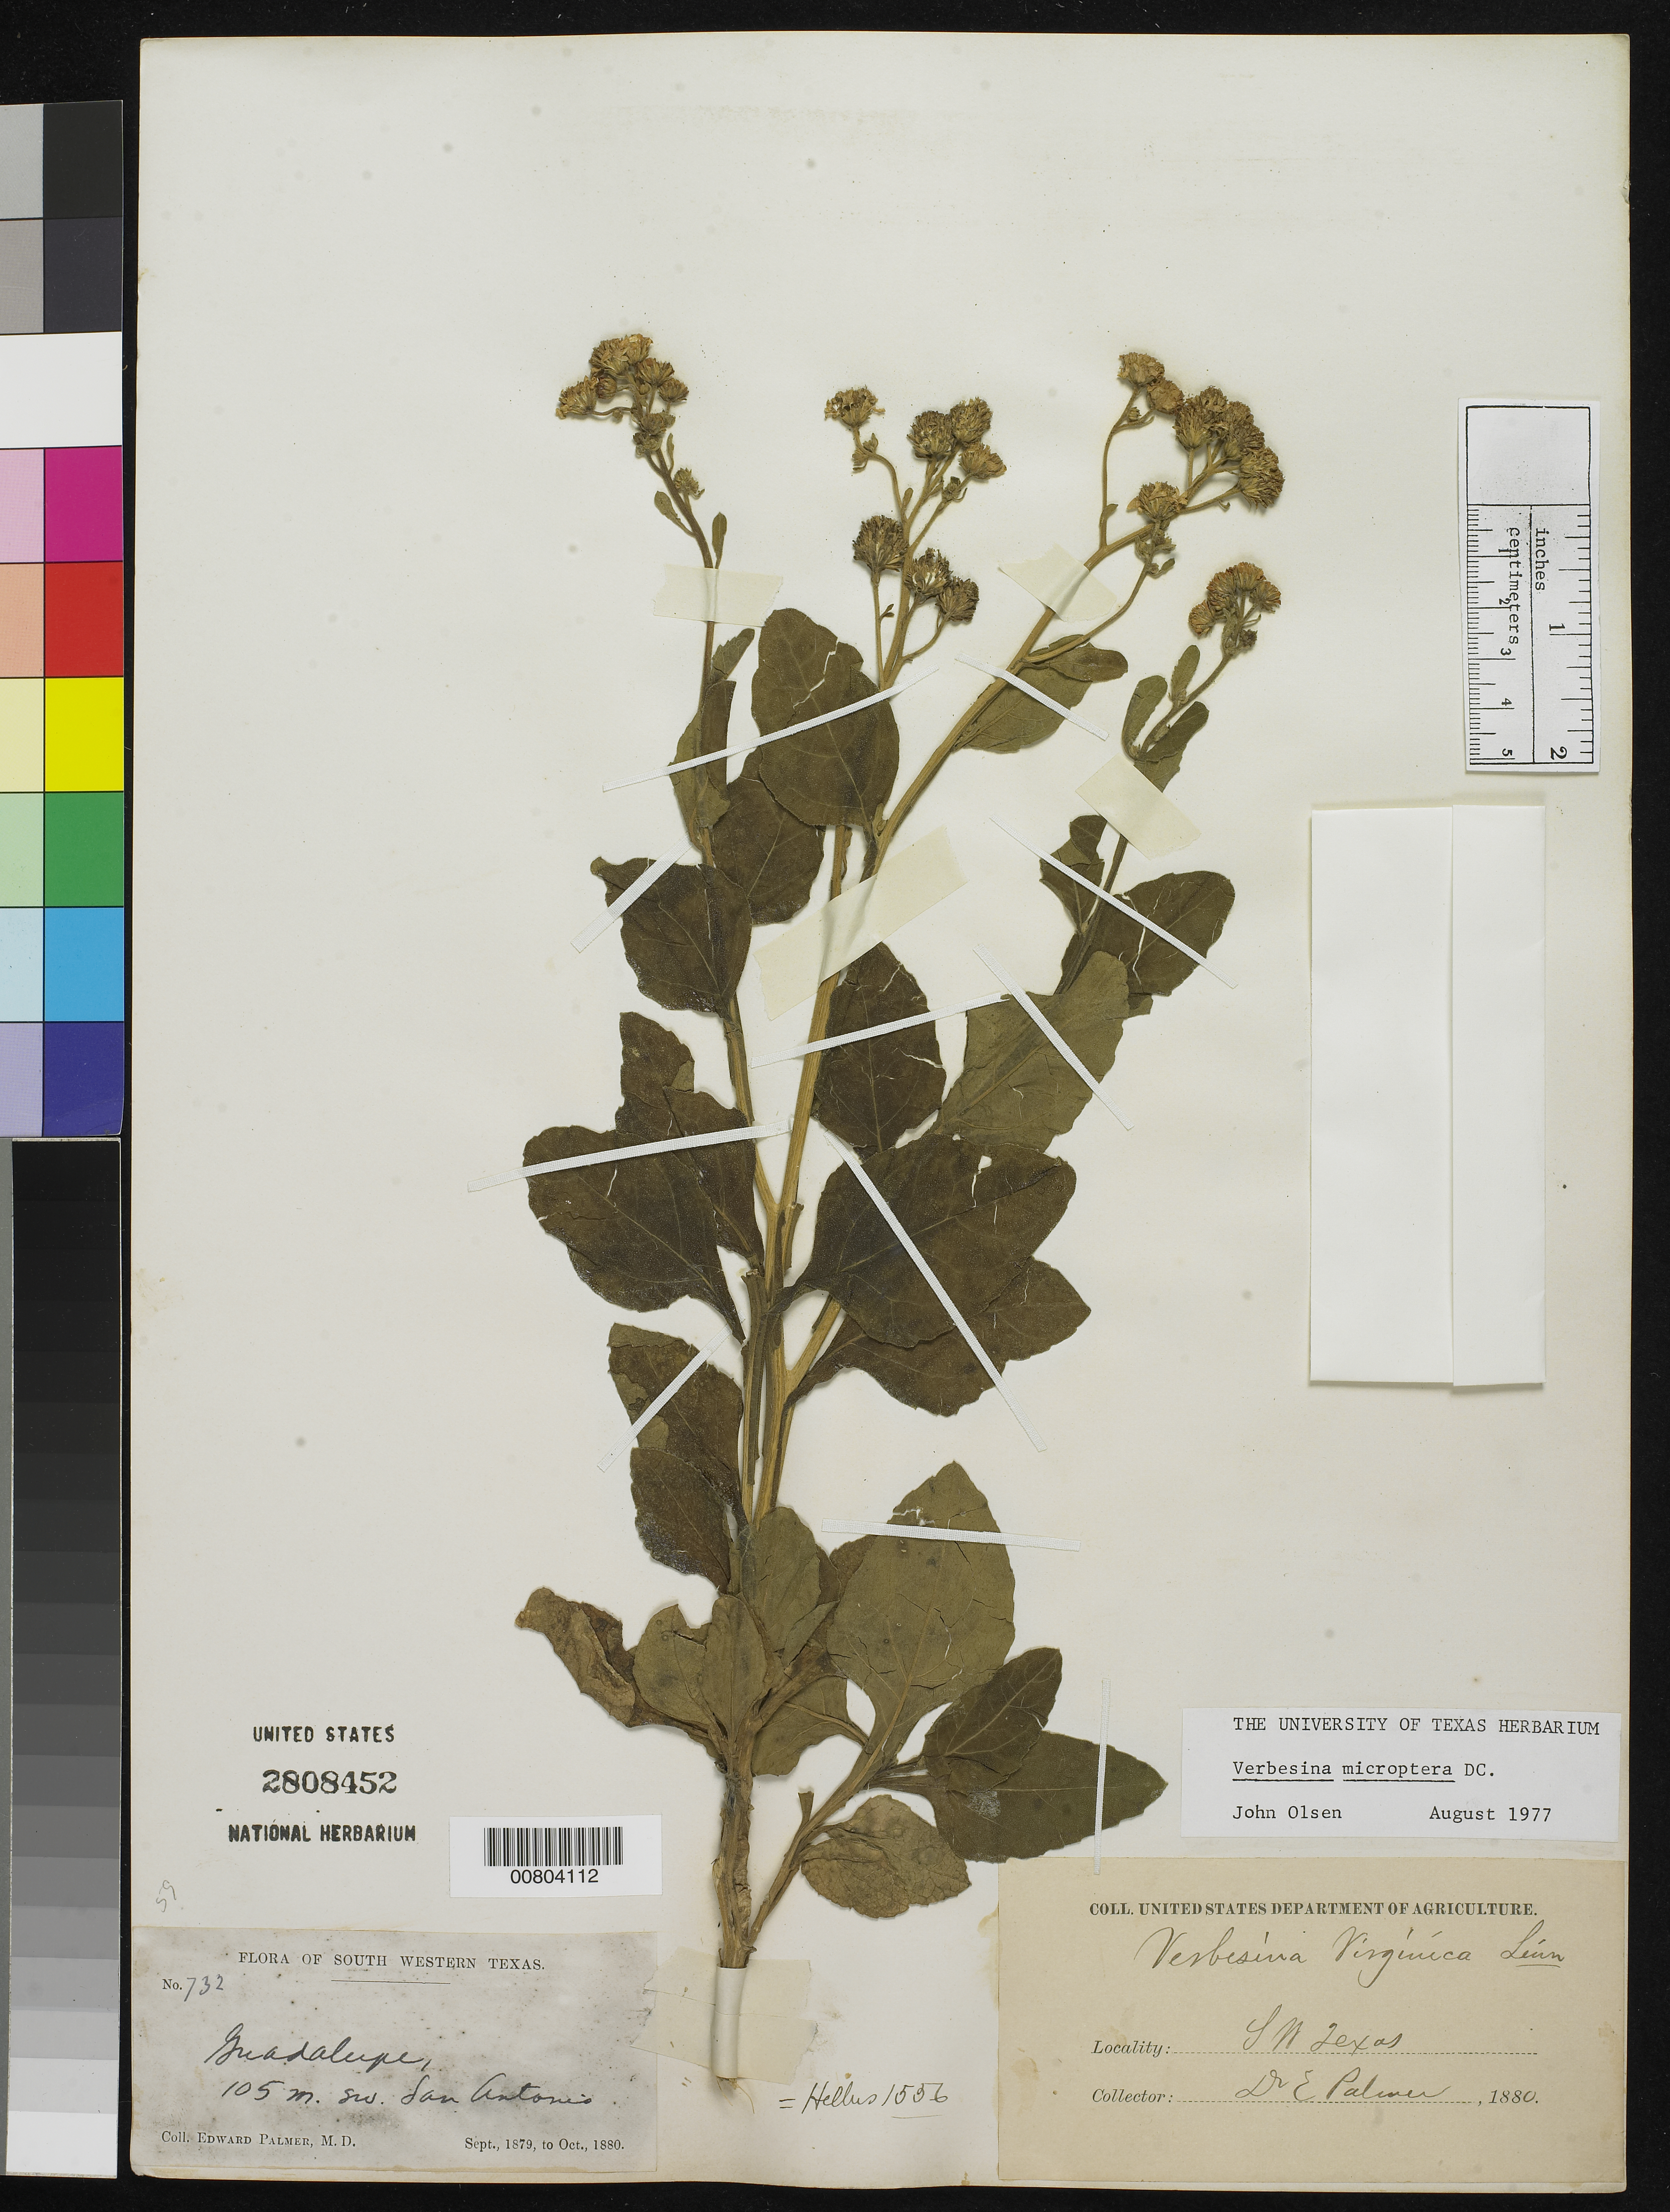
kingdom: Plantae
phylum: Tracheophyta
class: Magnoliopsida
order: Asterales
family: Asteraceae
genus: Verbesina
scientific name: Verbesina microptera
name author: DC.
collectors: E. Palmer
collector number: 732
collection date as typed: Jan 1880 to -- Oct 1880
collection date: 1880-01/1880-10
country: United States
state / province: Texas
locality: Guadalupe, 105 miles southwest of San Antonio, Texas.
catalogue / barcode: US 2808452